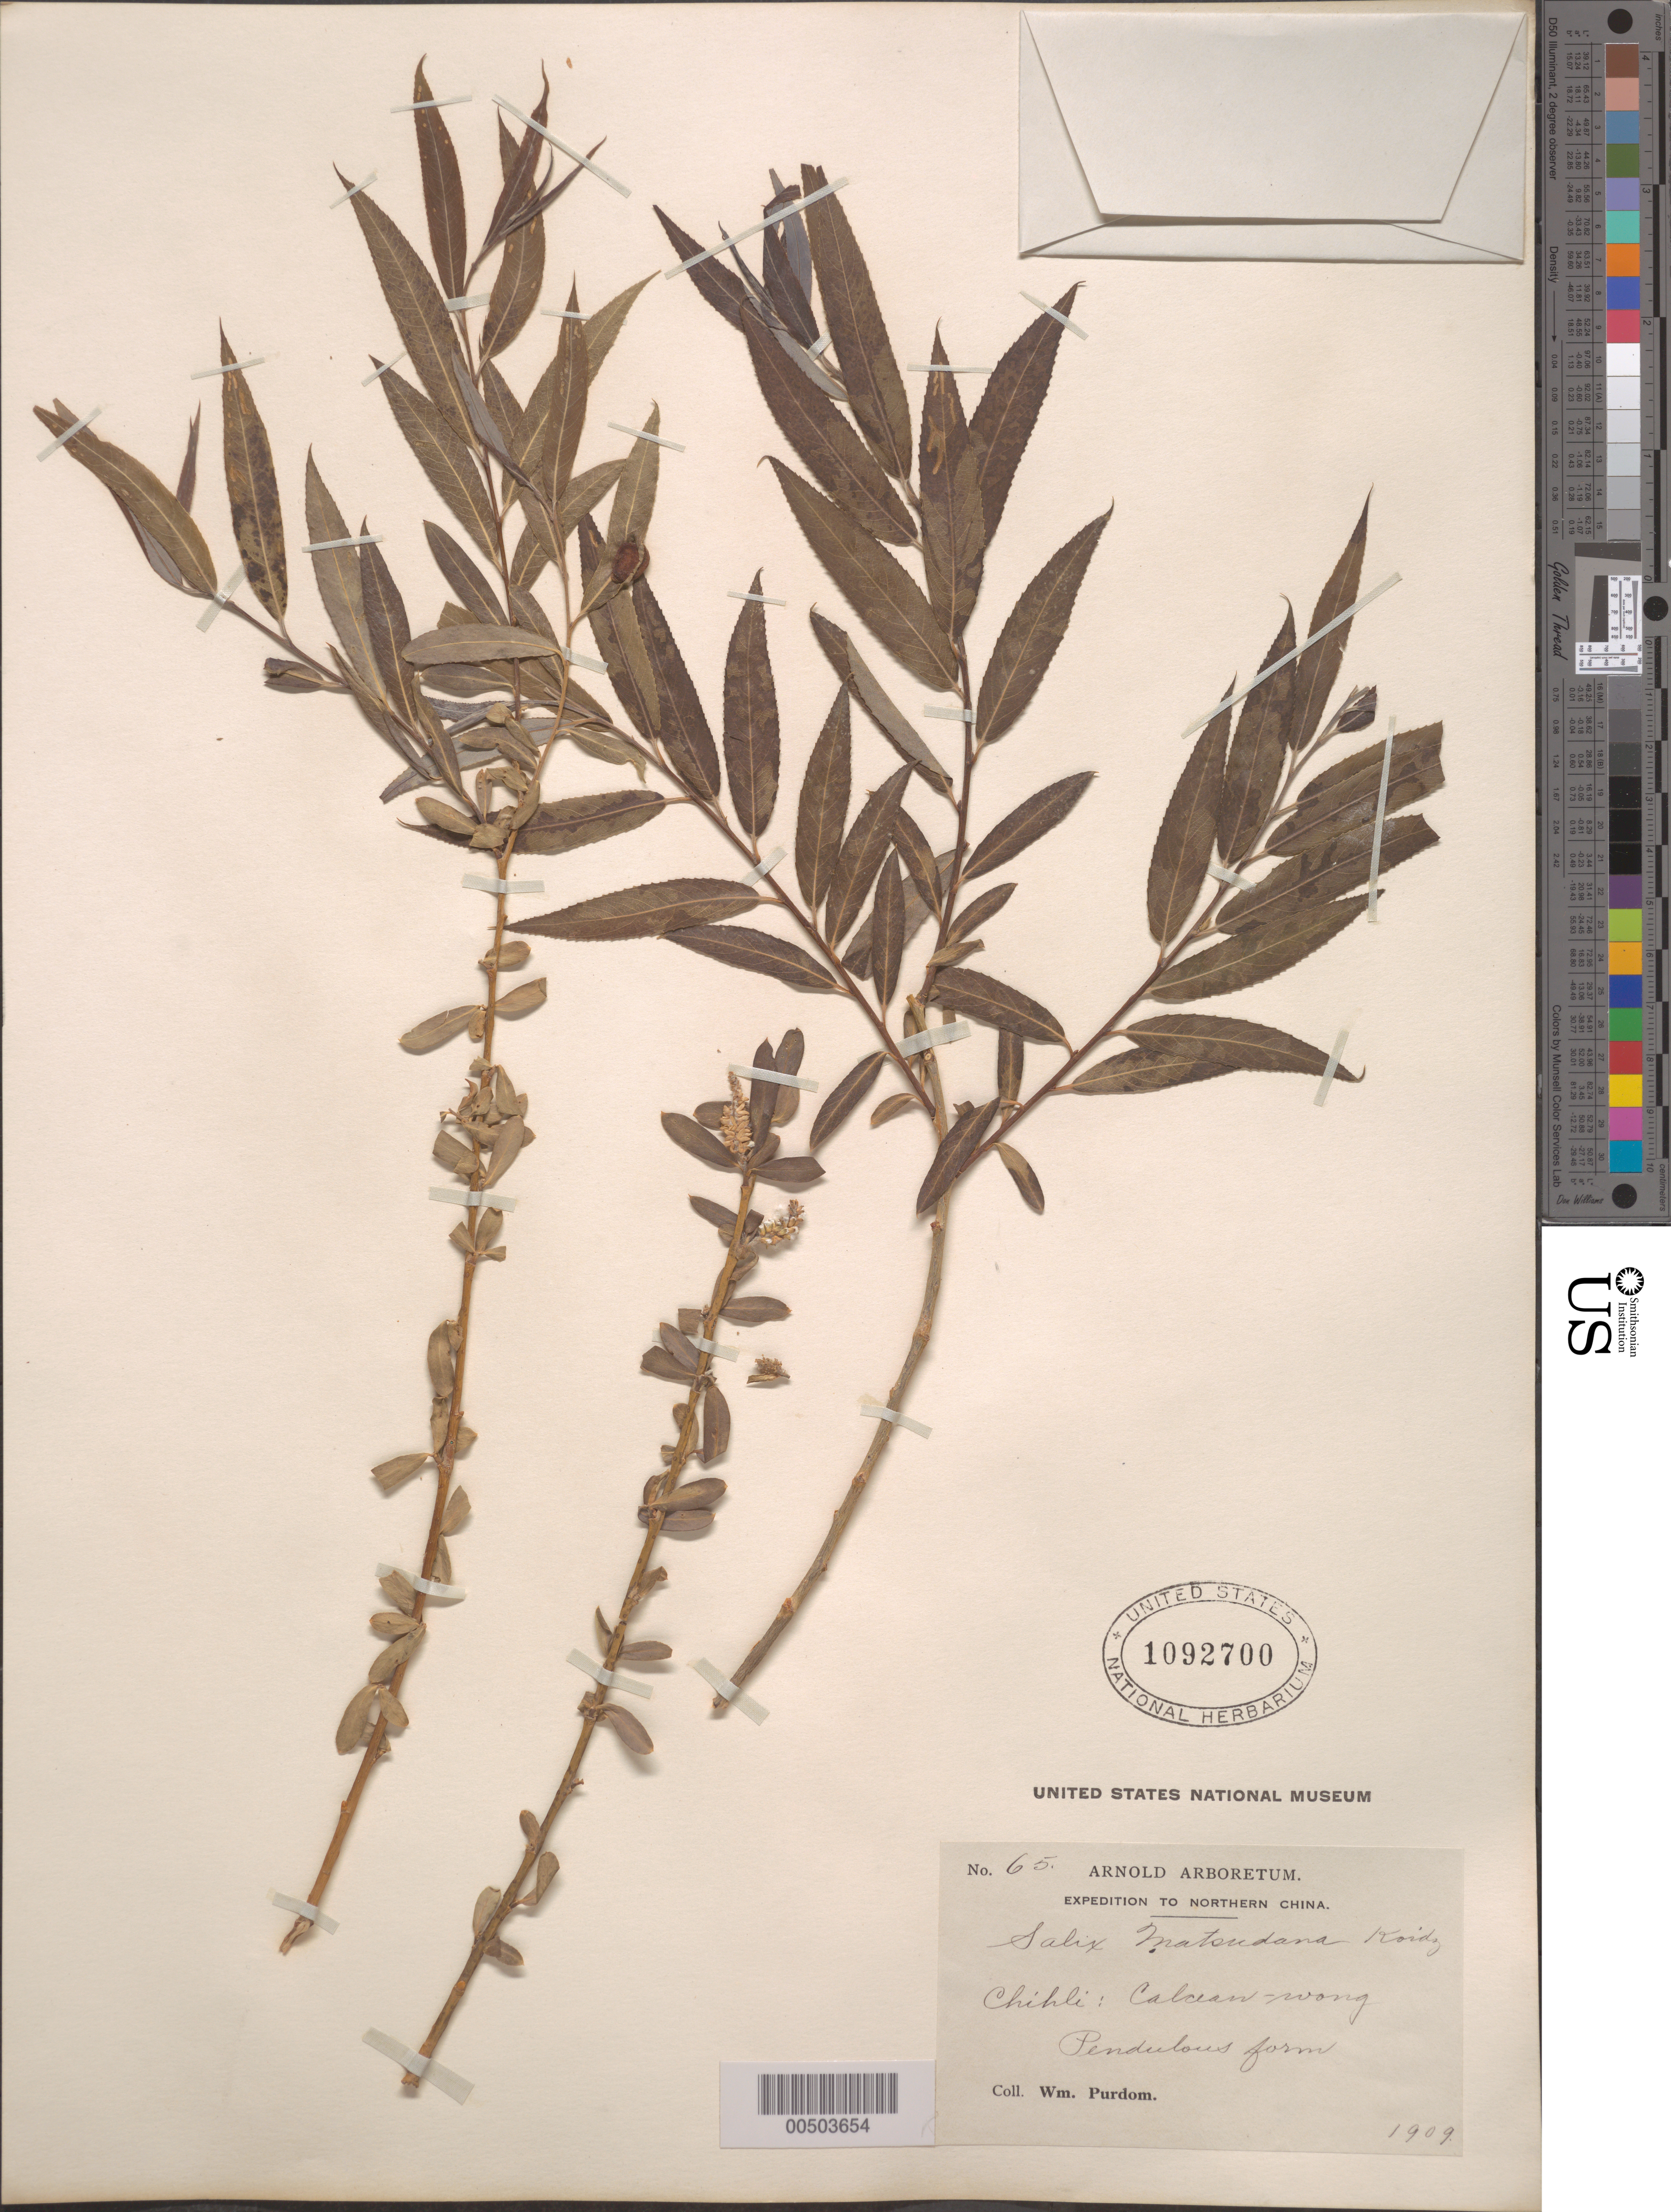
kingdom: Plantae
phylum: Tracheophyta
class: Magnoliopsida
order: Malpighiales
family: Salicaceae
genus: Salix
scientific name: Salix matsudana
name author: Koidz.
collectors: W. Purdom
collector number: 65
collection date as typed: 1909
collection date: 1909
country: China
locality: Northern China, [Former?] Chihli Province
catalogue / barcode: US 1092700